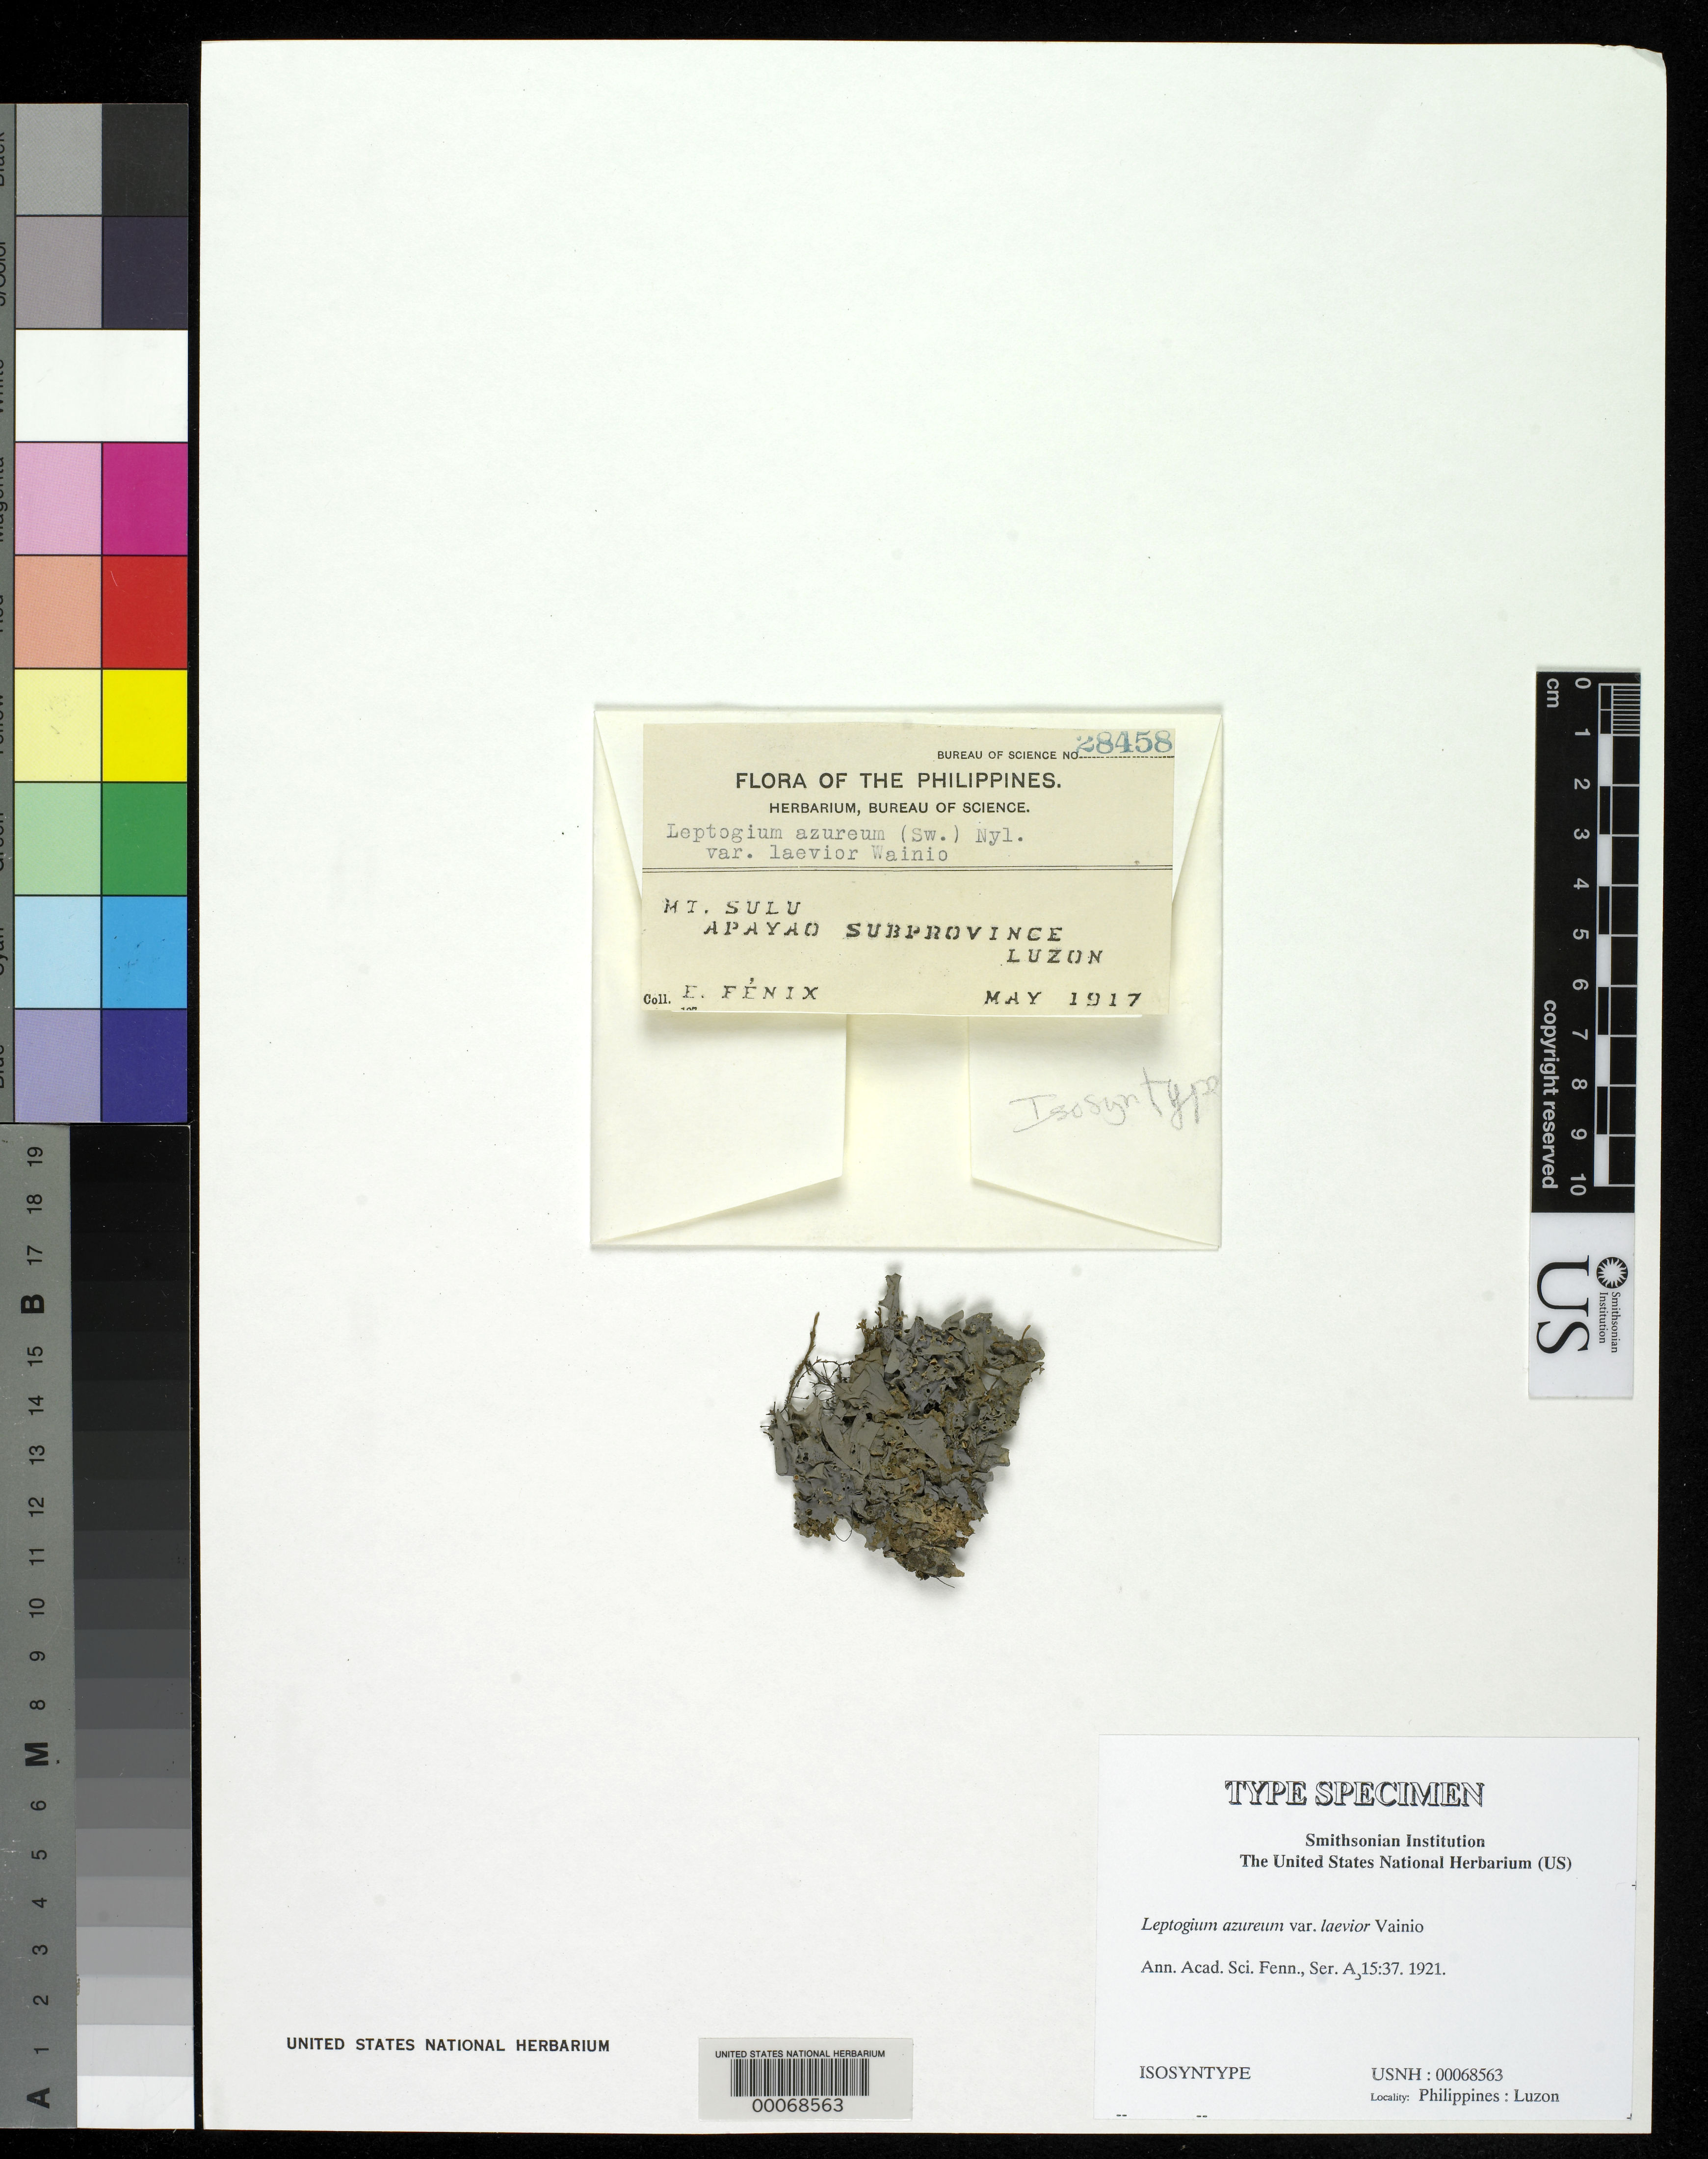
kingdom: Fungi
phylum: Ascomycota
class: Lecanoromycetes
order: Peltigerales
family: Collemataceae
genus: Leptogium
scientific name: Leptogium azureum var. laevior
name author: Vain.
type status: Isosyntype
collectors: E. Fenix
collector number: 28458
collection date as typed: May 1917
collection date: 1917-05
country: Philippines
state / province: Cordillera (Administrative Region)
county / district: Apayao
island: Luzon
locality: Mt. Sulu.